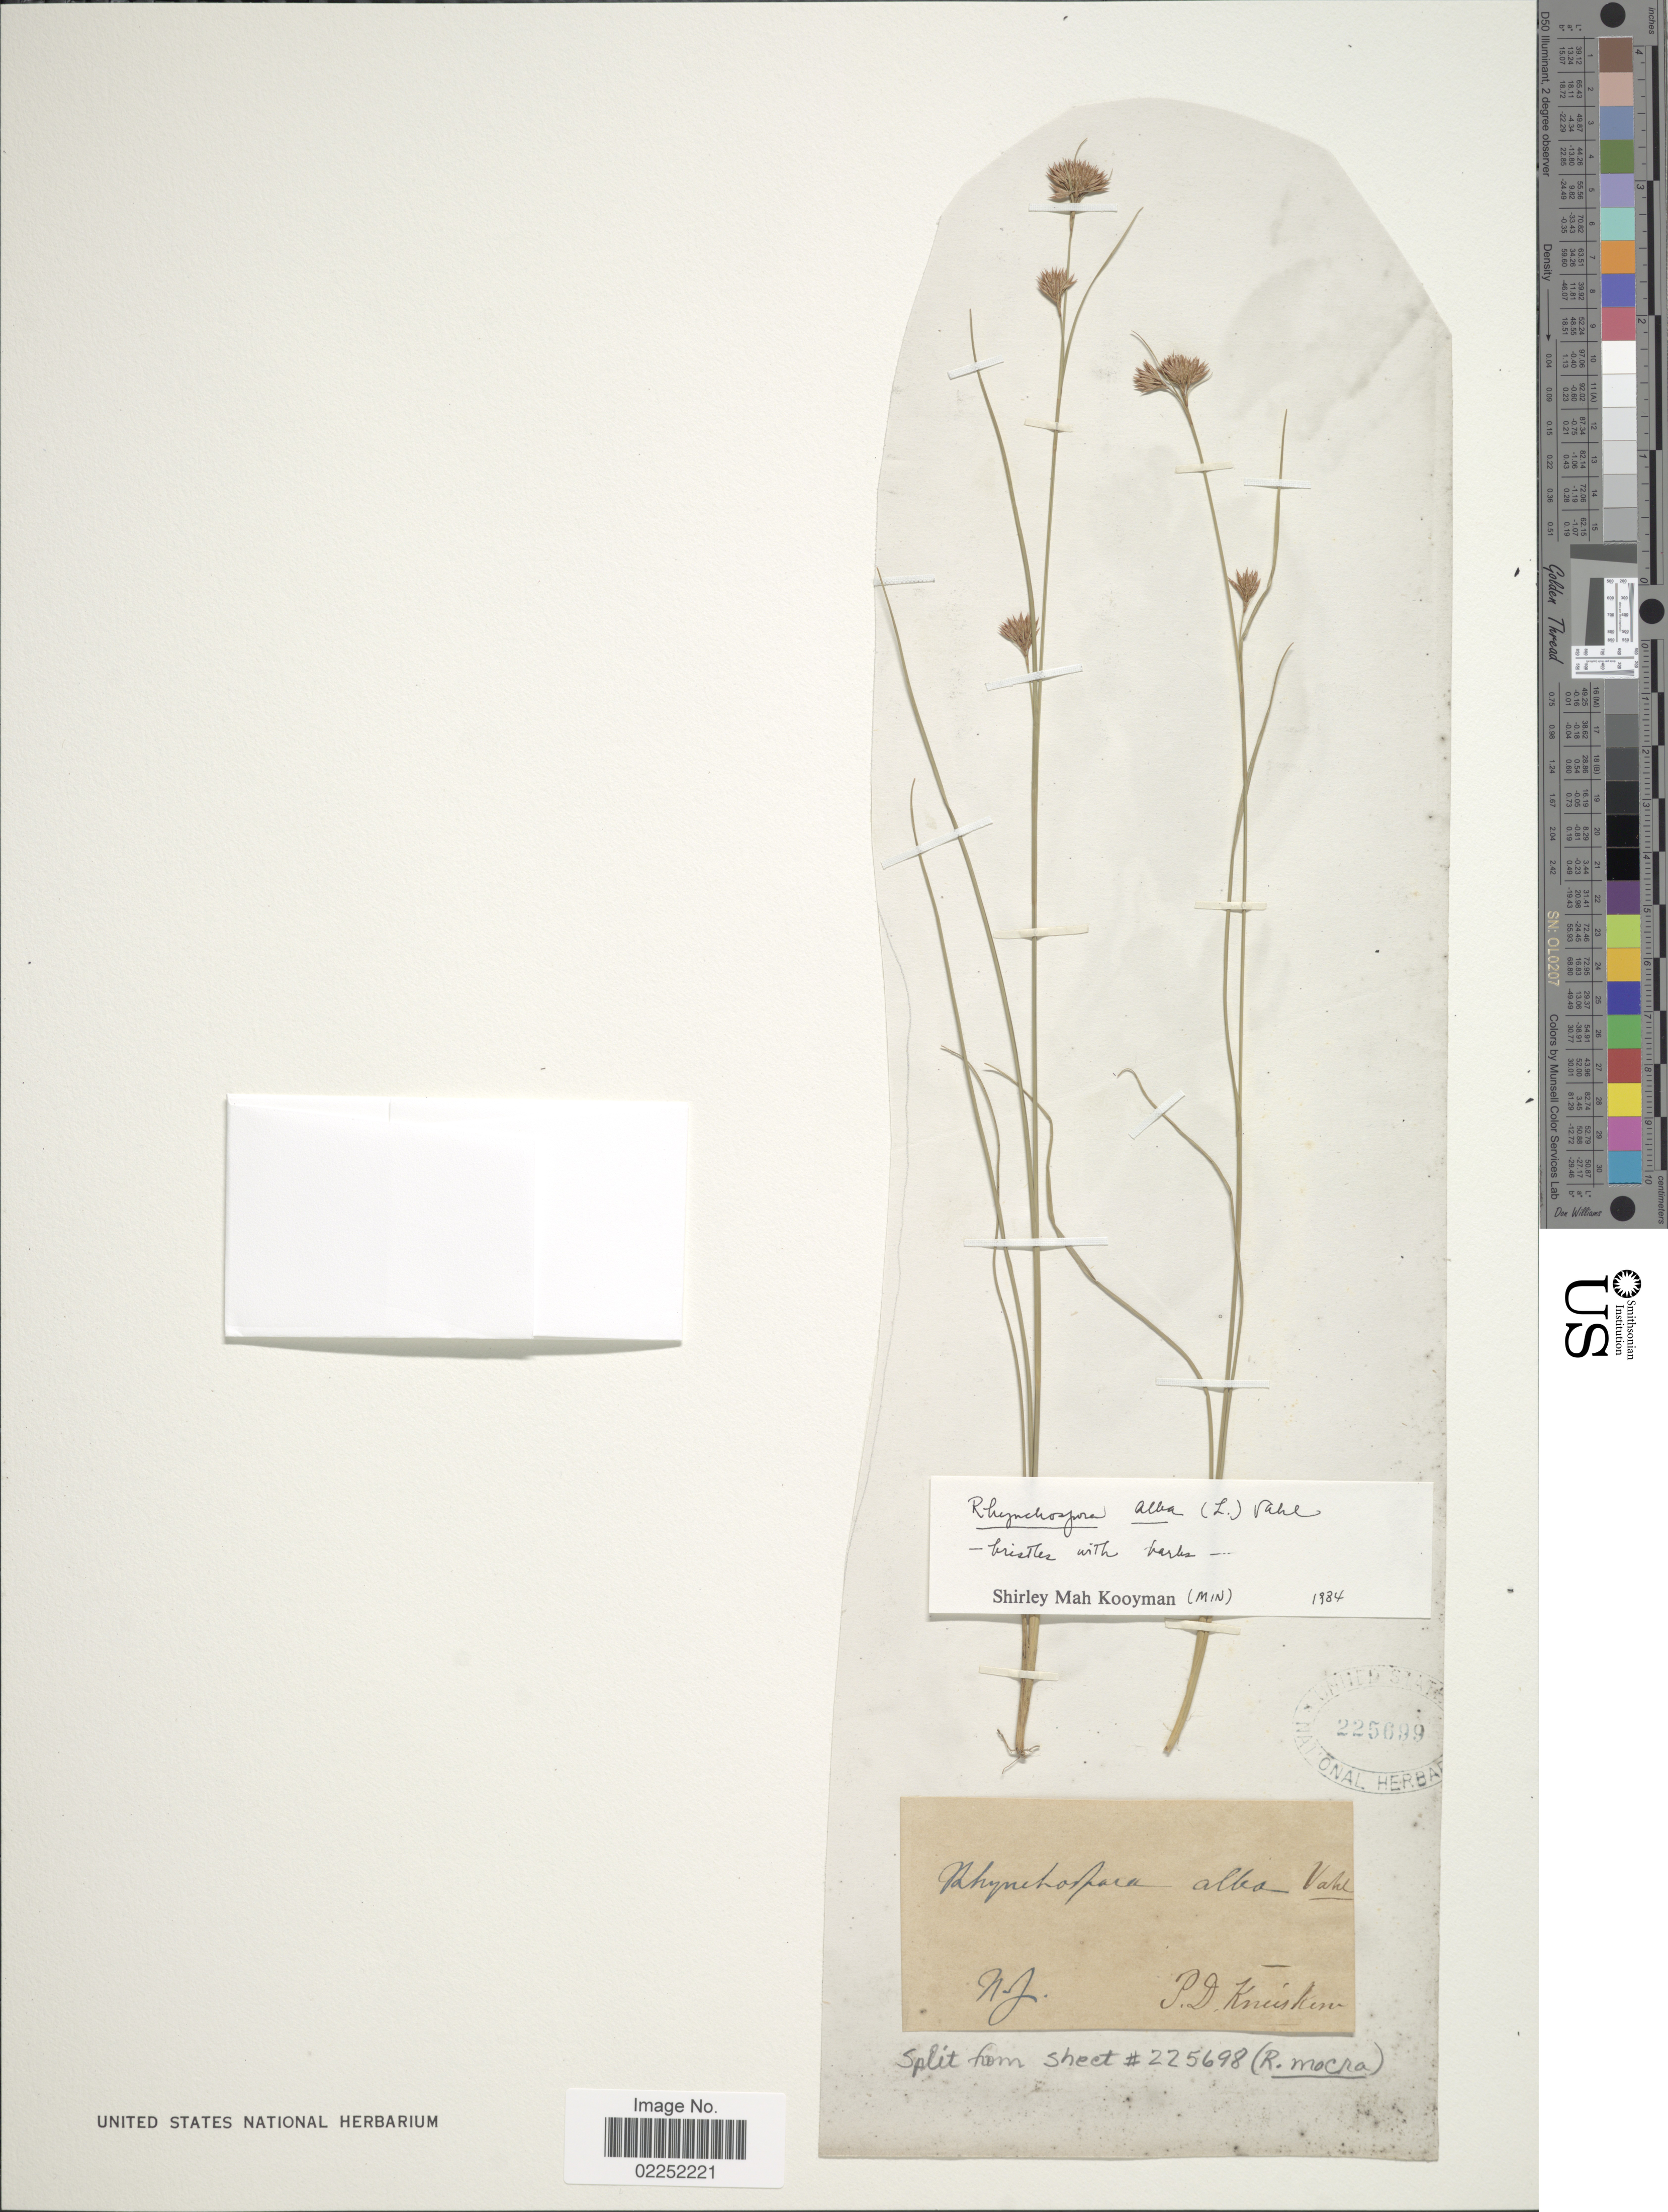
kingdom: Plantae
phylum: Tracheophyta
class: Liliopsida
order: Poales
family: Cyperaceae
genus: Rhynchospora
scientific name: Rhynchospora alba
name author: (L.) Vahl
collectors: P. D. Knieskern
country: United States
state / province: New Jersey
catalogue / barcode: US 225699